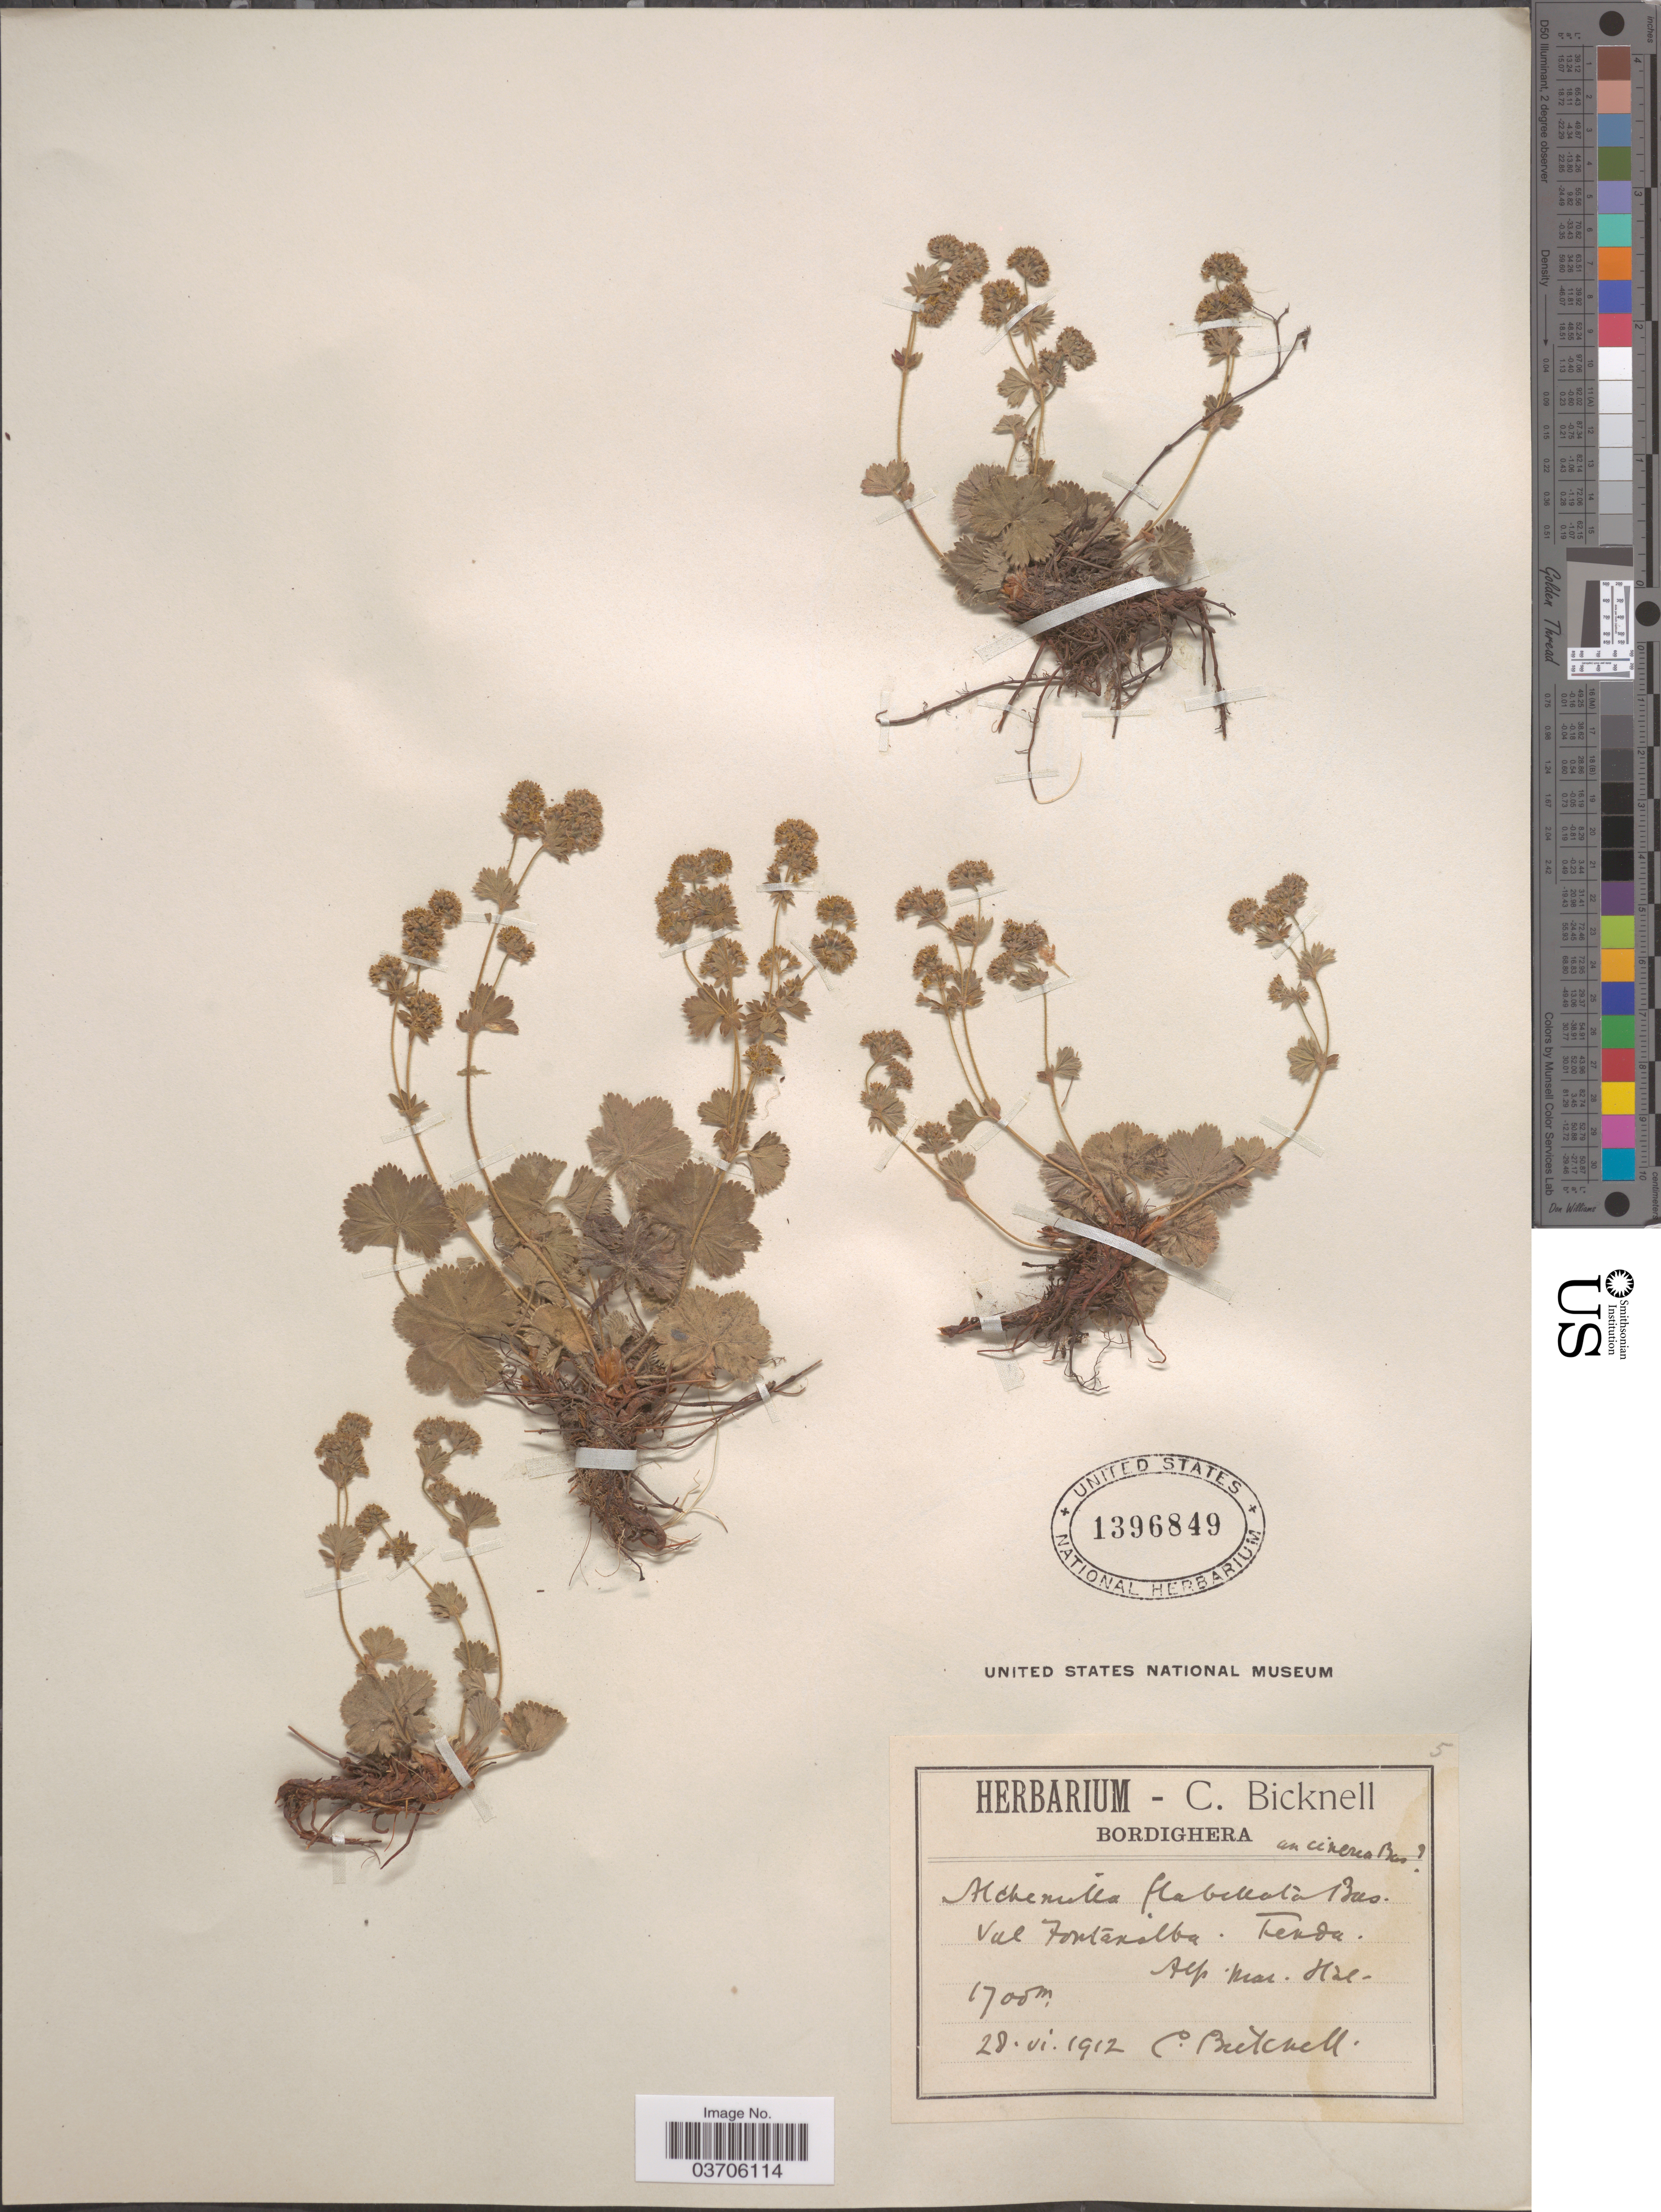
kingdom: Plantae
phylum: Tracheophyta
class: Magnoliopsida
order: Rosales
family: Rosaceae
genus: Alchemilla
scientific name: Alchemilla flabellata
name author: Buser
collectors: C. Bicknell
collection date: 1912-06-28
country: Italy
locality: Val Fontaralba. Tenda. Alp. mar. Ital.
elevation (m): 1700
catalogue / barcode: US 1396849